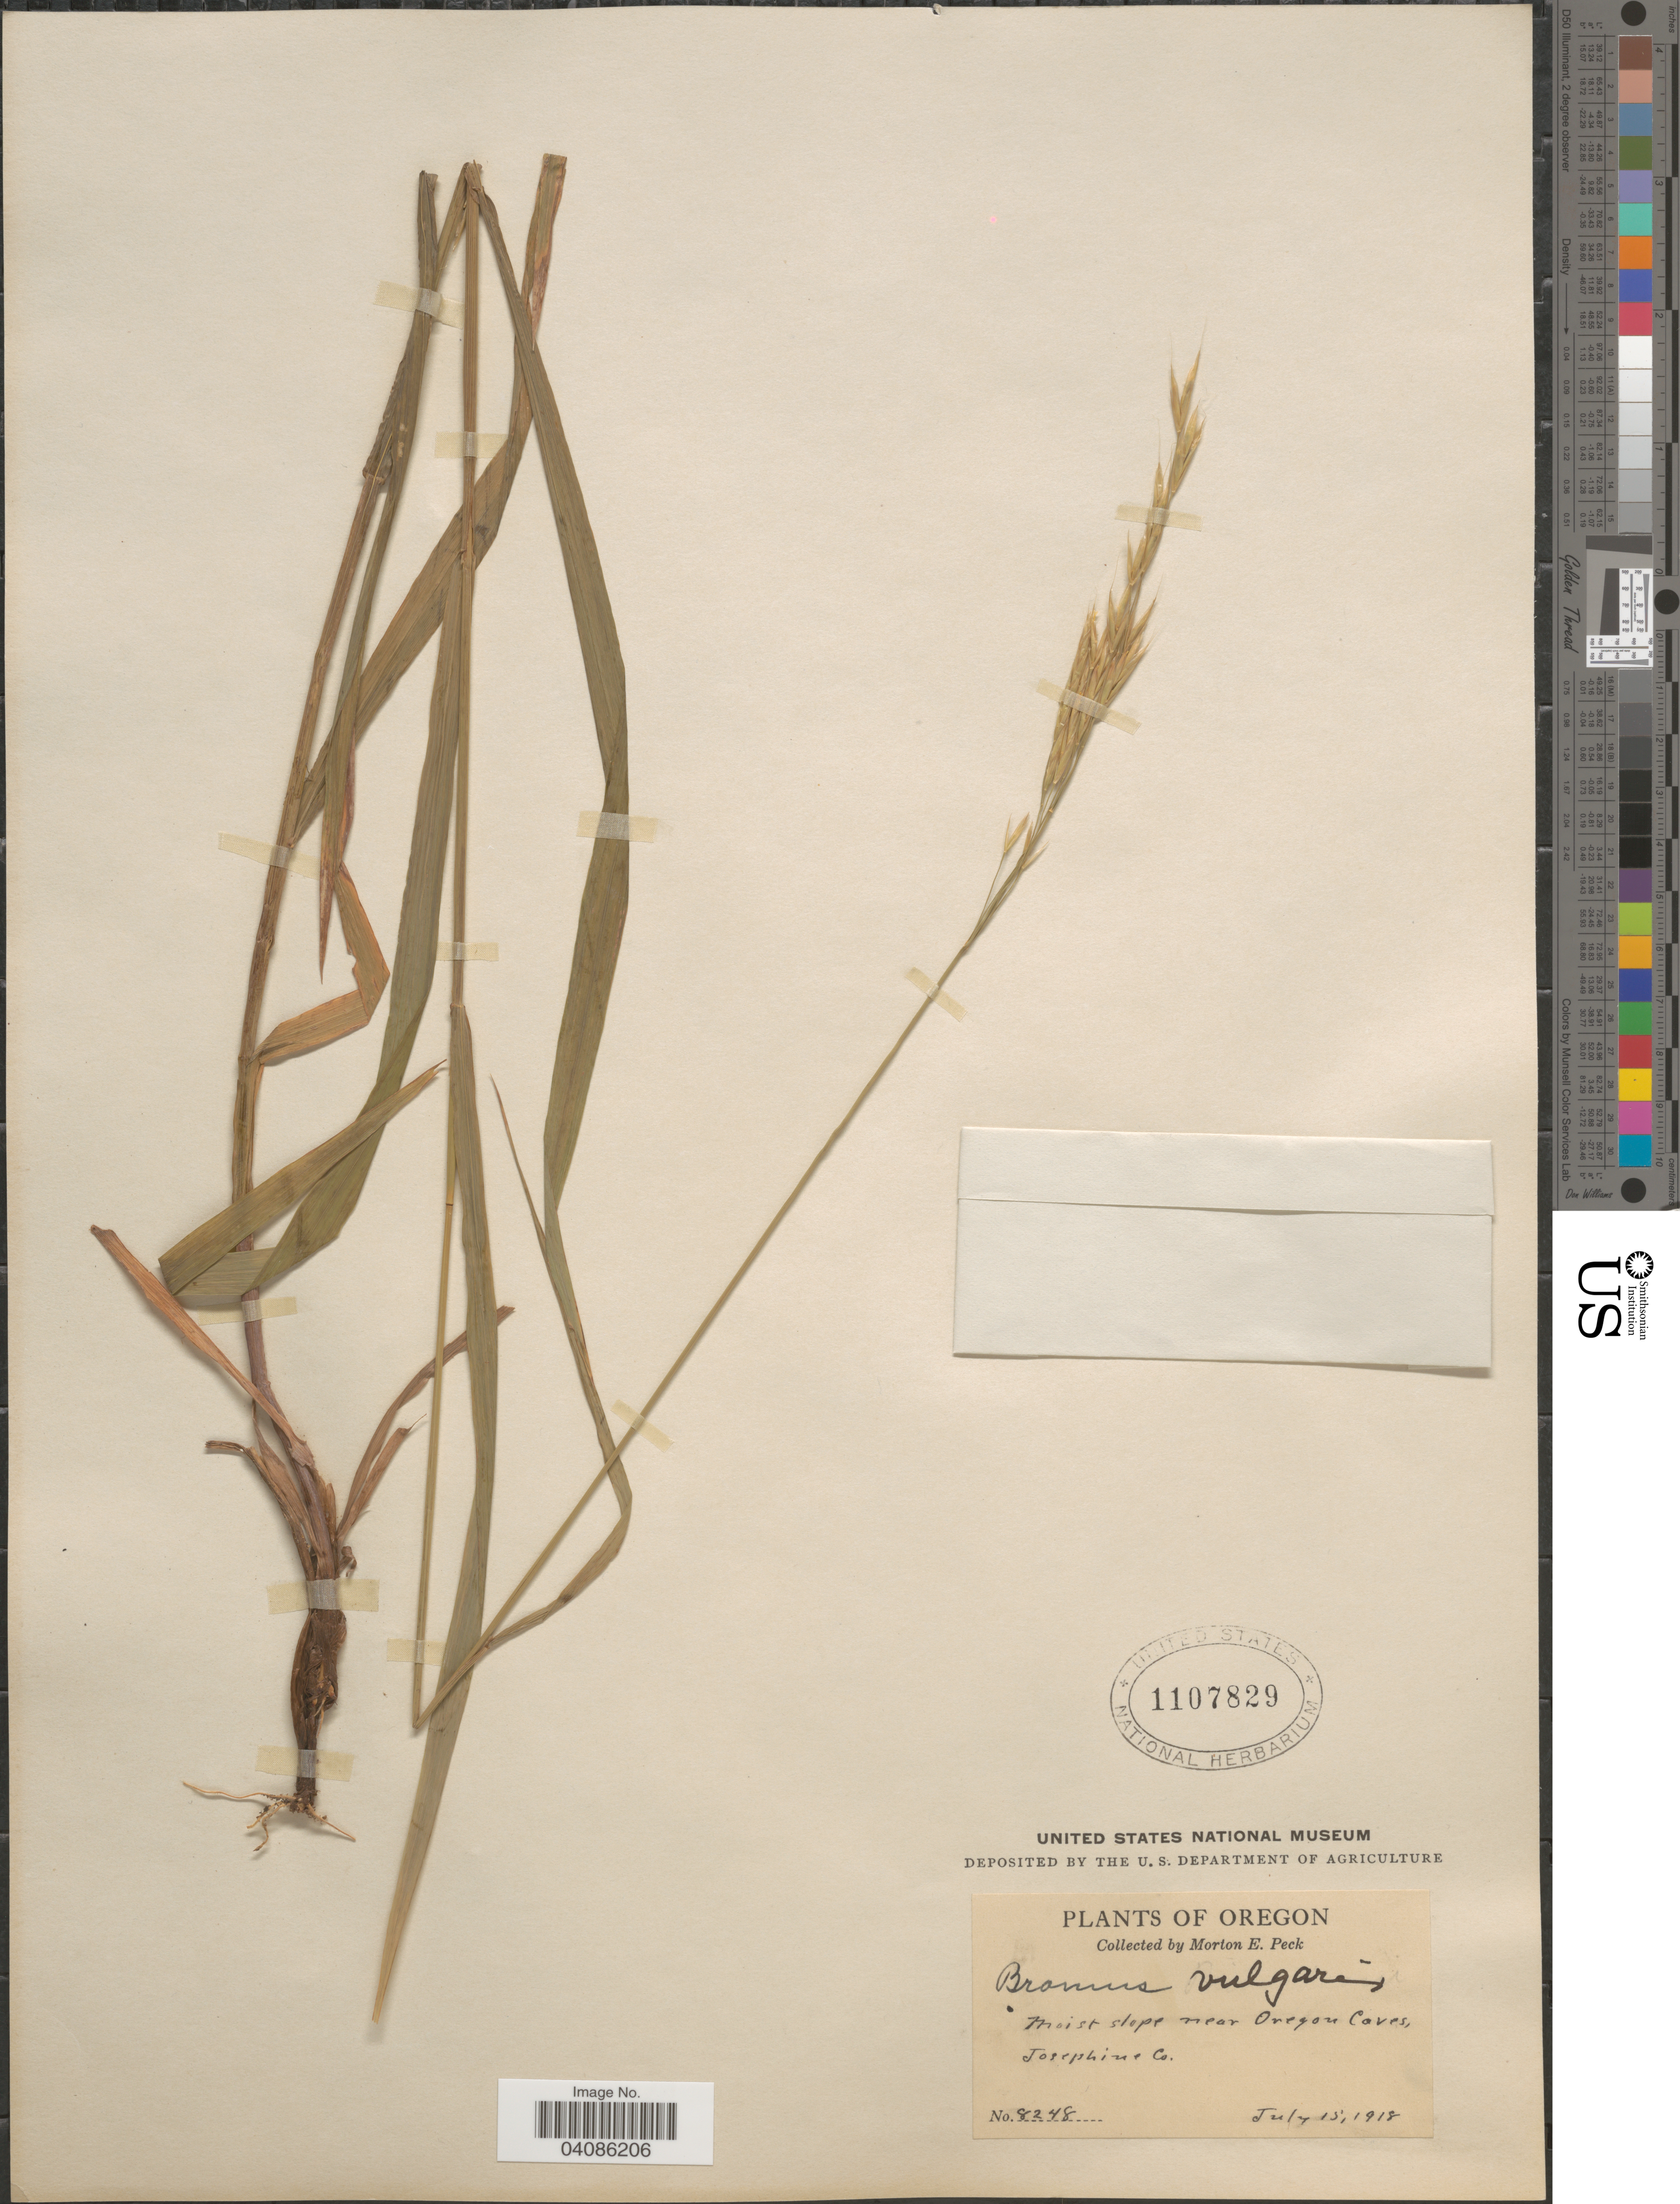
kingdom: Plantae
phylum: Tracheophyta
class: Liliopsida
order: Poales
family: Poaceae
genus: Bromus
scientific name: Bromus texensis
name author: (Shear) Hitchc.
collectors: M. E. Peck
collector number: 8248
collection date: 1918-07-15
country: United States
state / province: Oregon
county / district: Josephine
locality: Moist slope near Oregon Caves, Josephine Co.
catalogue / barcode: US 1107829